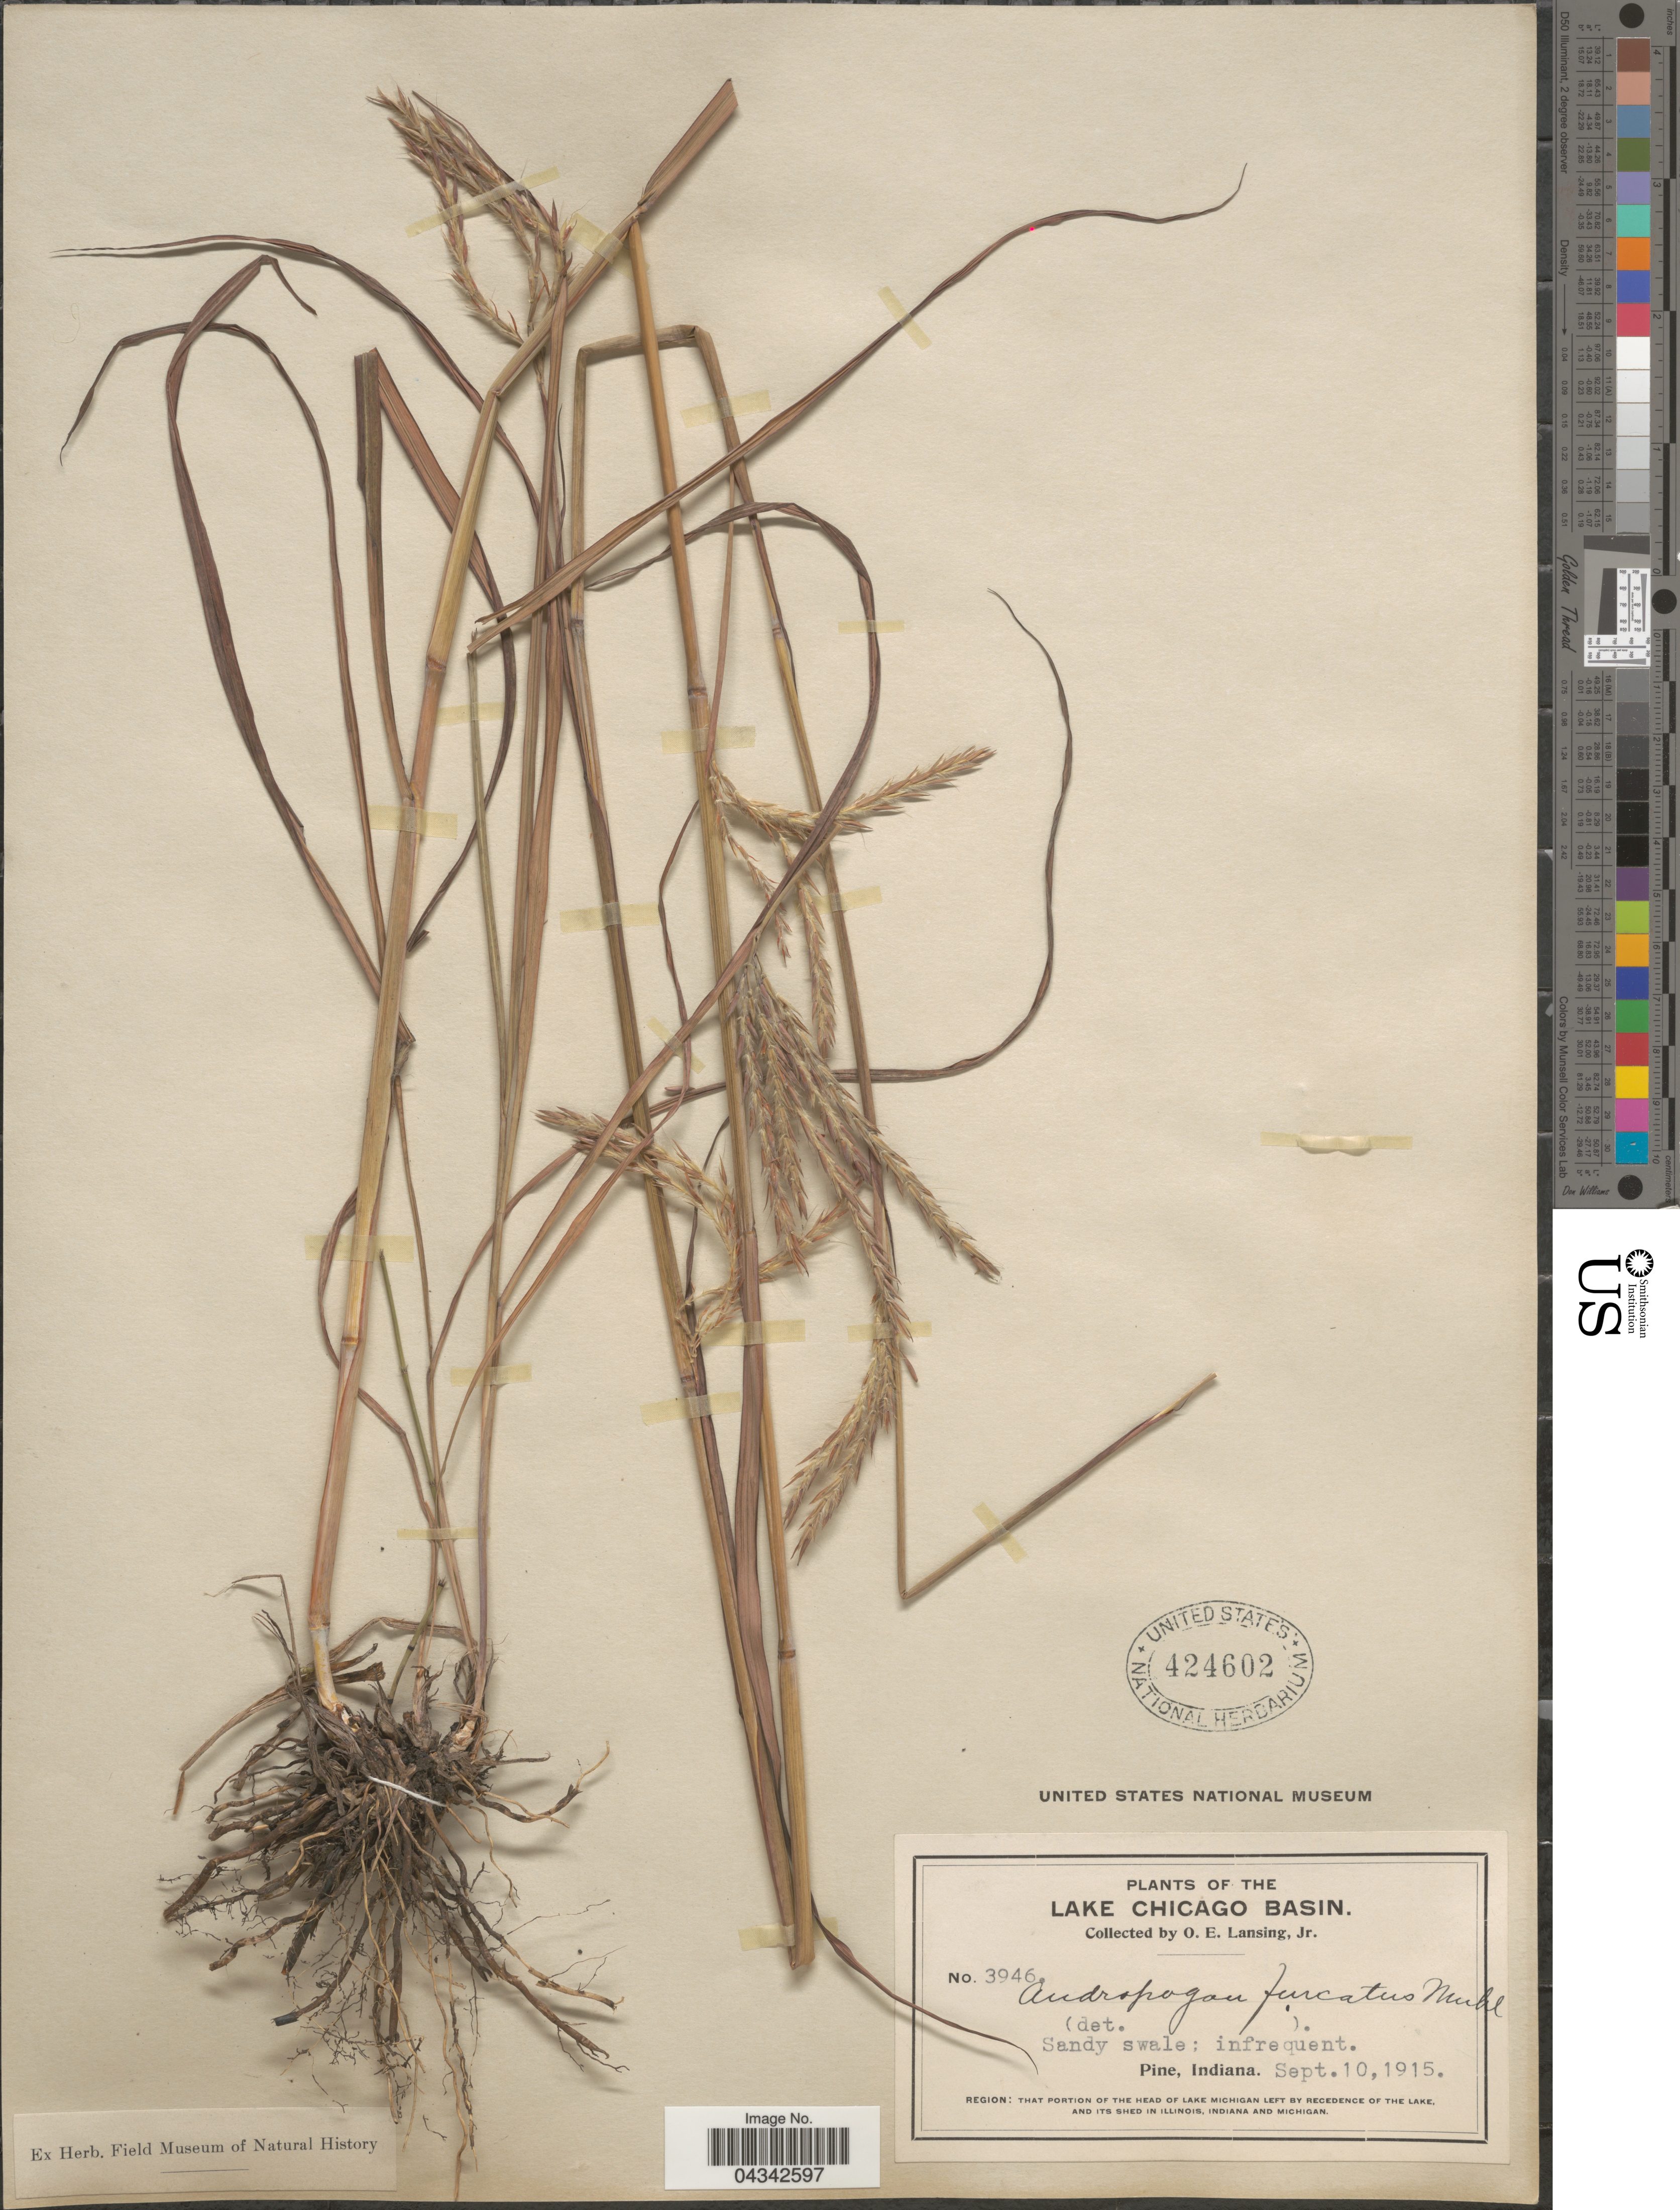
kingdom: Plantae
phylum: Tracheophyta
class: Liliopsida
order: Poales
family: Poaceae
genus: Andropogon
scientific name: Andropogon gerardii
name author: Vitman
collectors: O. Lansing Jr.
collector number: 3946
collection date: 1915-09-10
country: United States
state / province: Indiana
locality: The Lake Chicago Basin. Region: that portion of the head of Lake Michigan left by recedence of the lake.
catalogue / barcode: US 424602